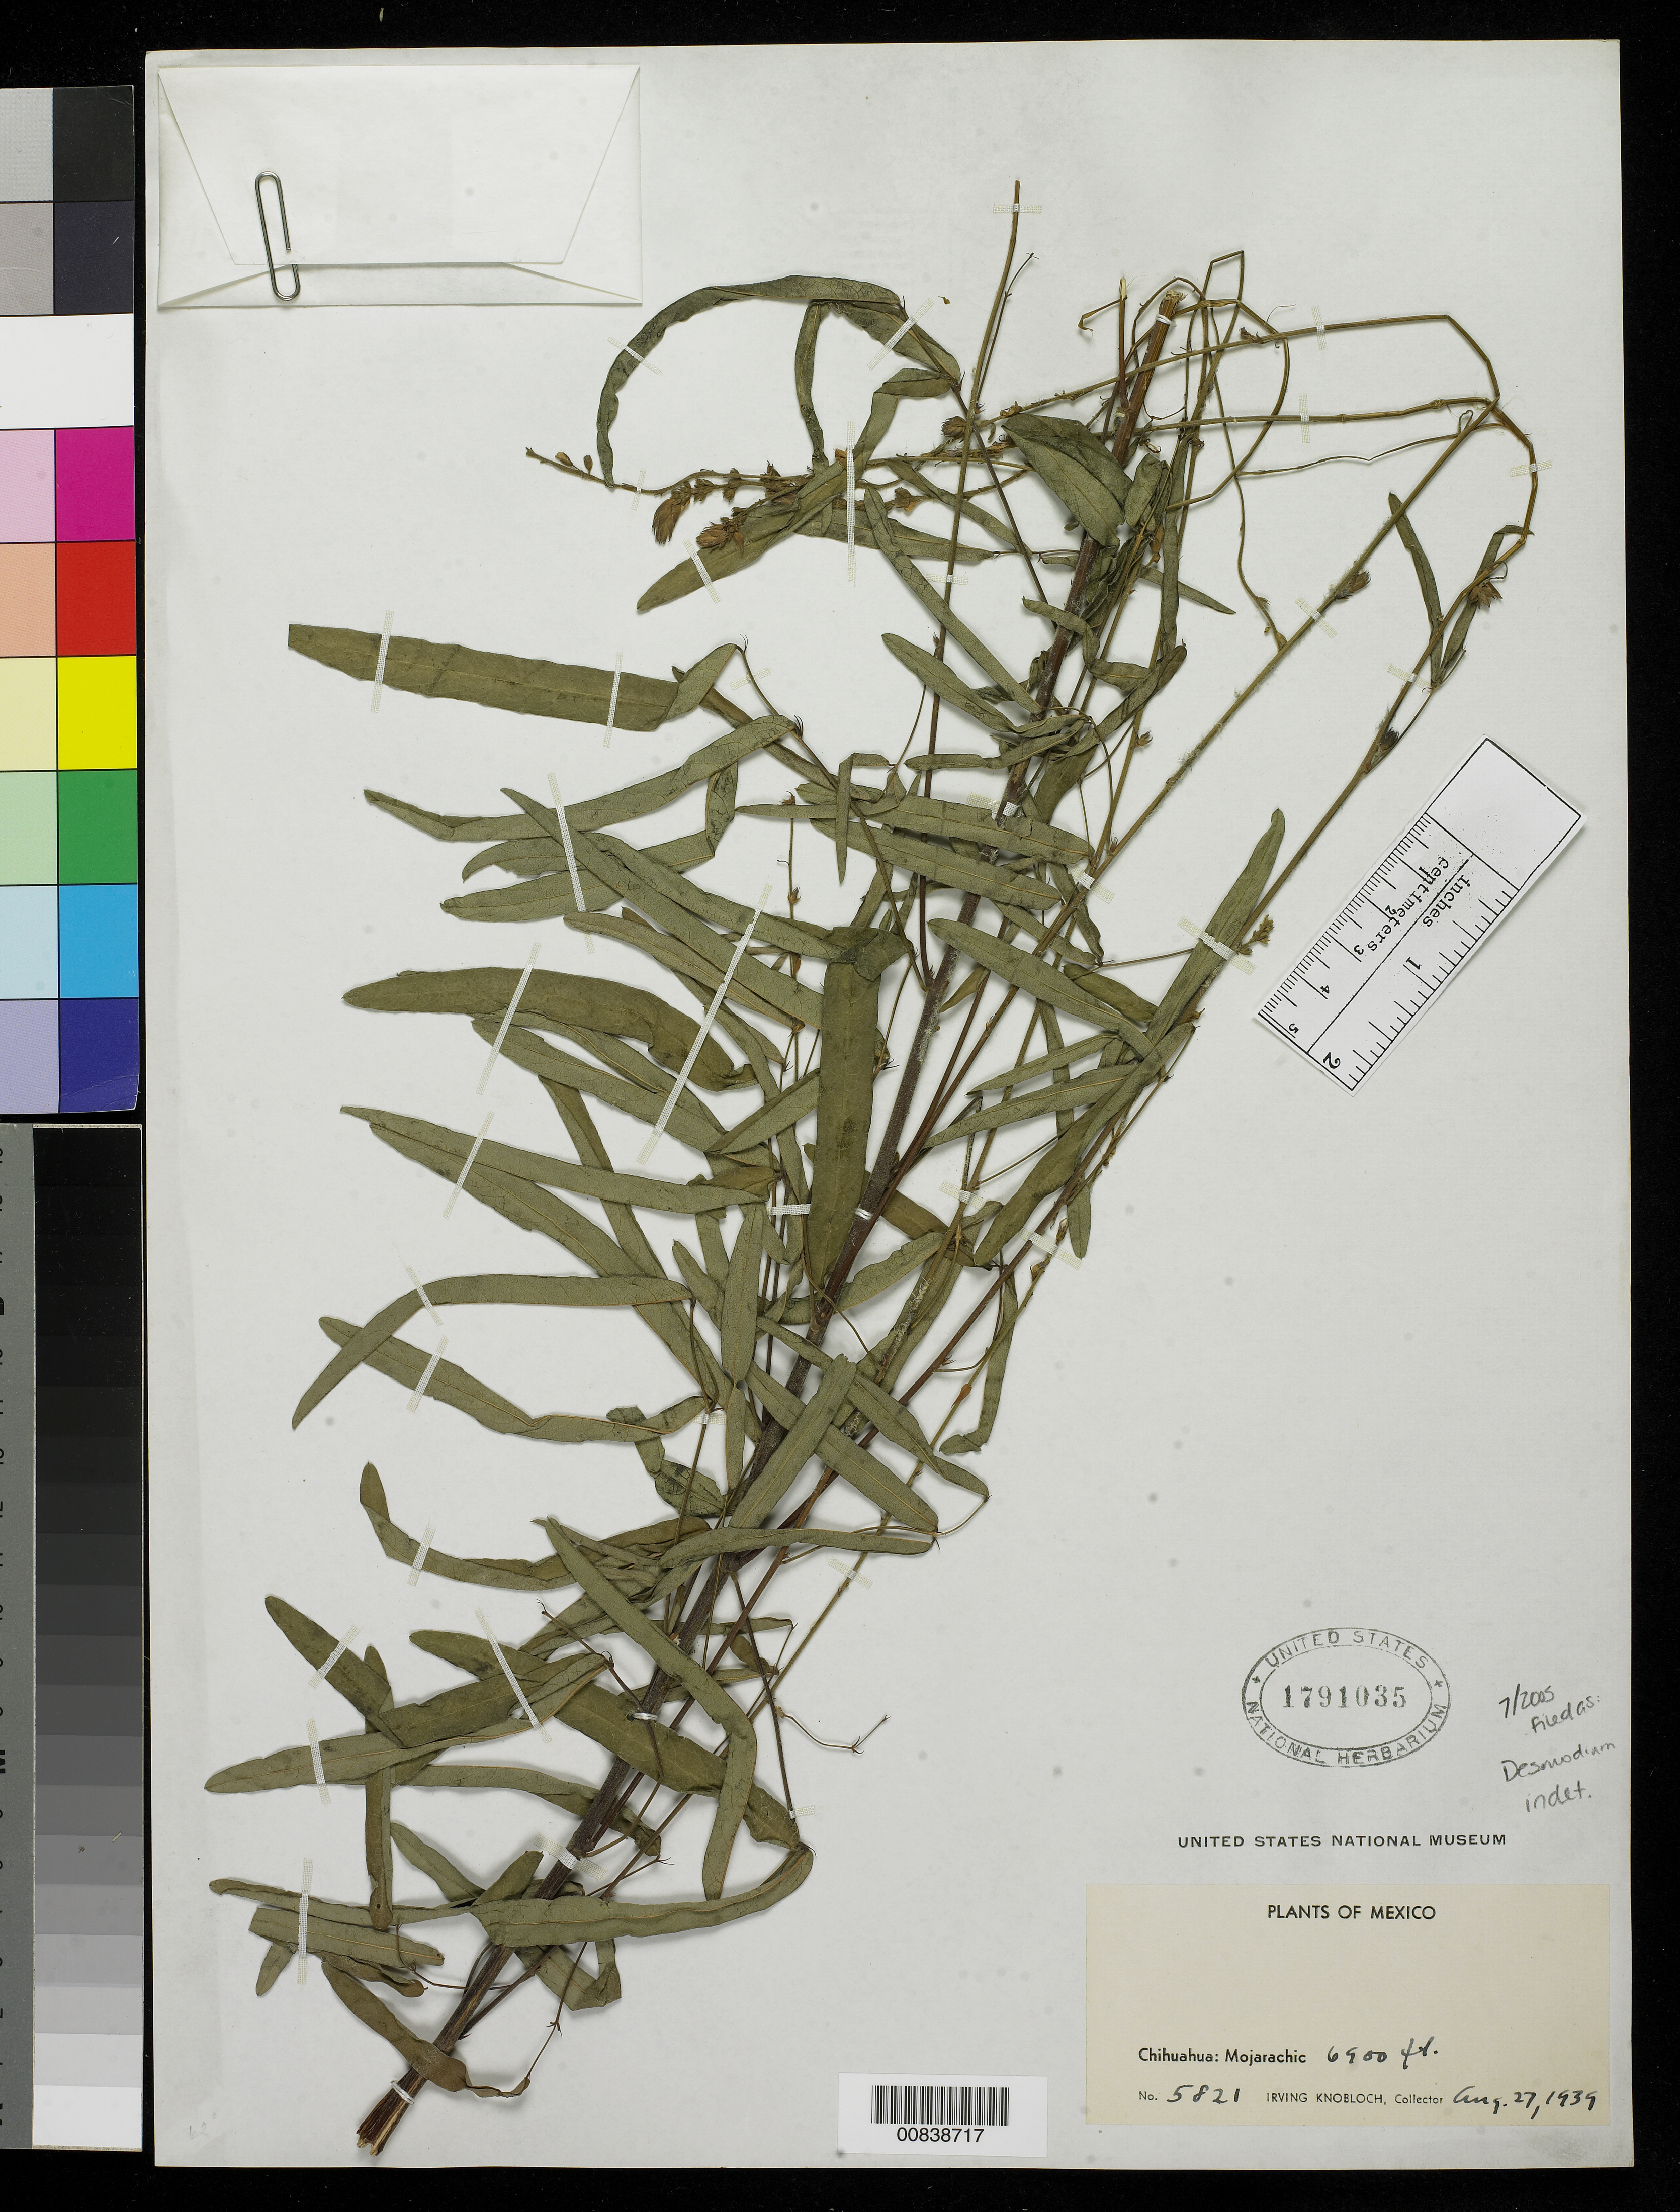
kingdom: Plantae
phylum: Tracheophyta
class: Magnoliopsida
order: Fabales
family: Fabaceae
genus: Desmodium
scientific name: Desmodium sp.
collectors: I. W. Knobloch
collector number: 5821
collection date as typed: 27 Aug 1939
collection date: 1939-08-27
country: Mexico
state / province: Chihuahua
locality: Mojarachic, Chihuahua.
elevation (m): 2103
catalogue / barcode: US 1791035